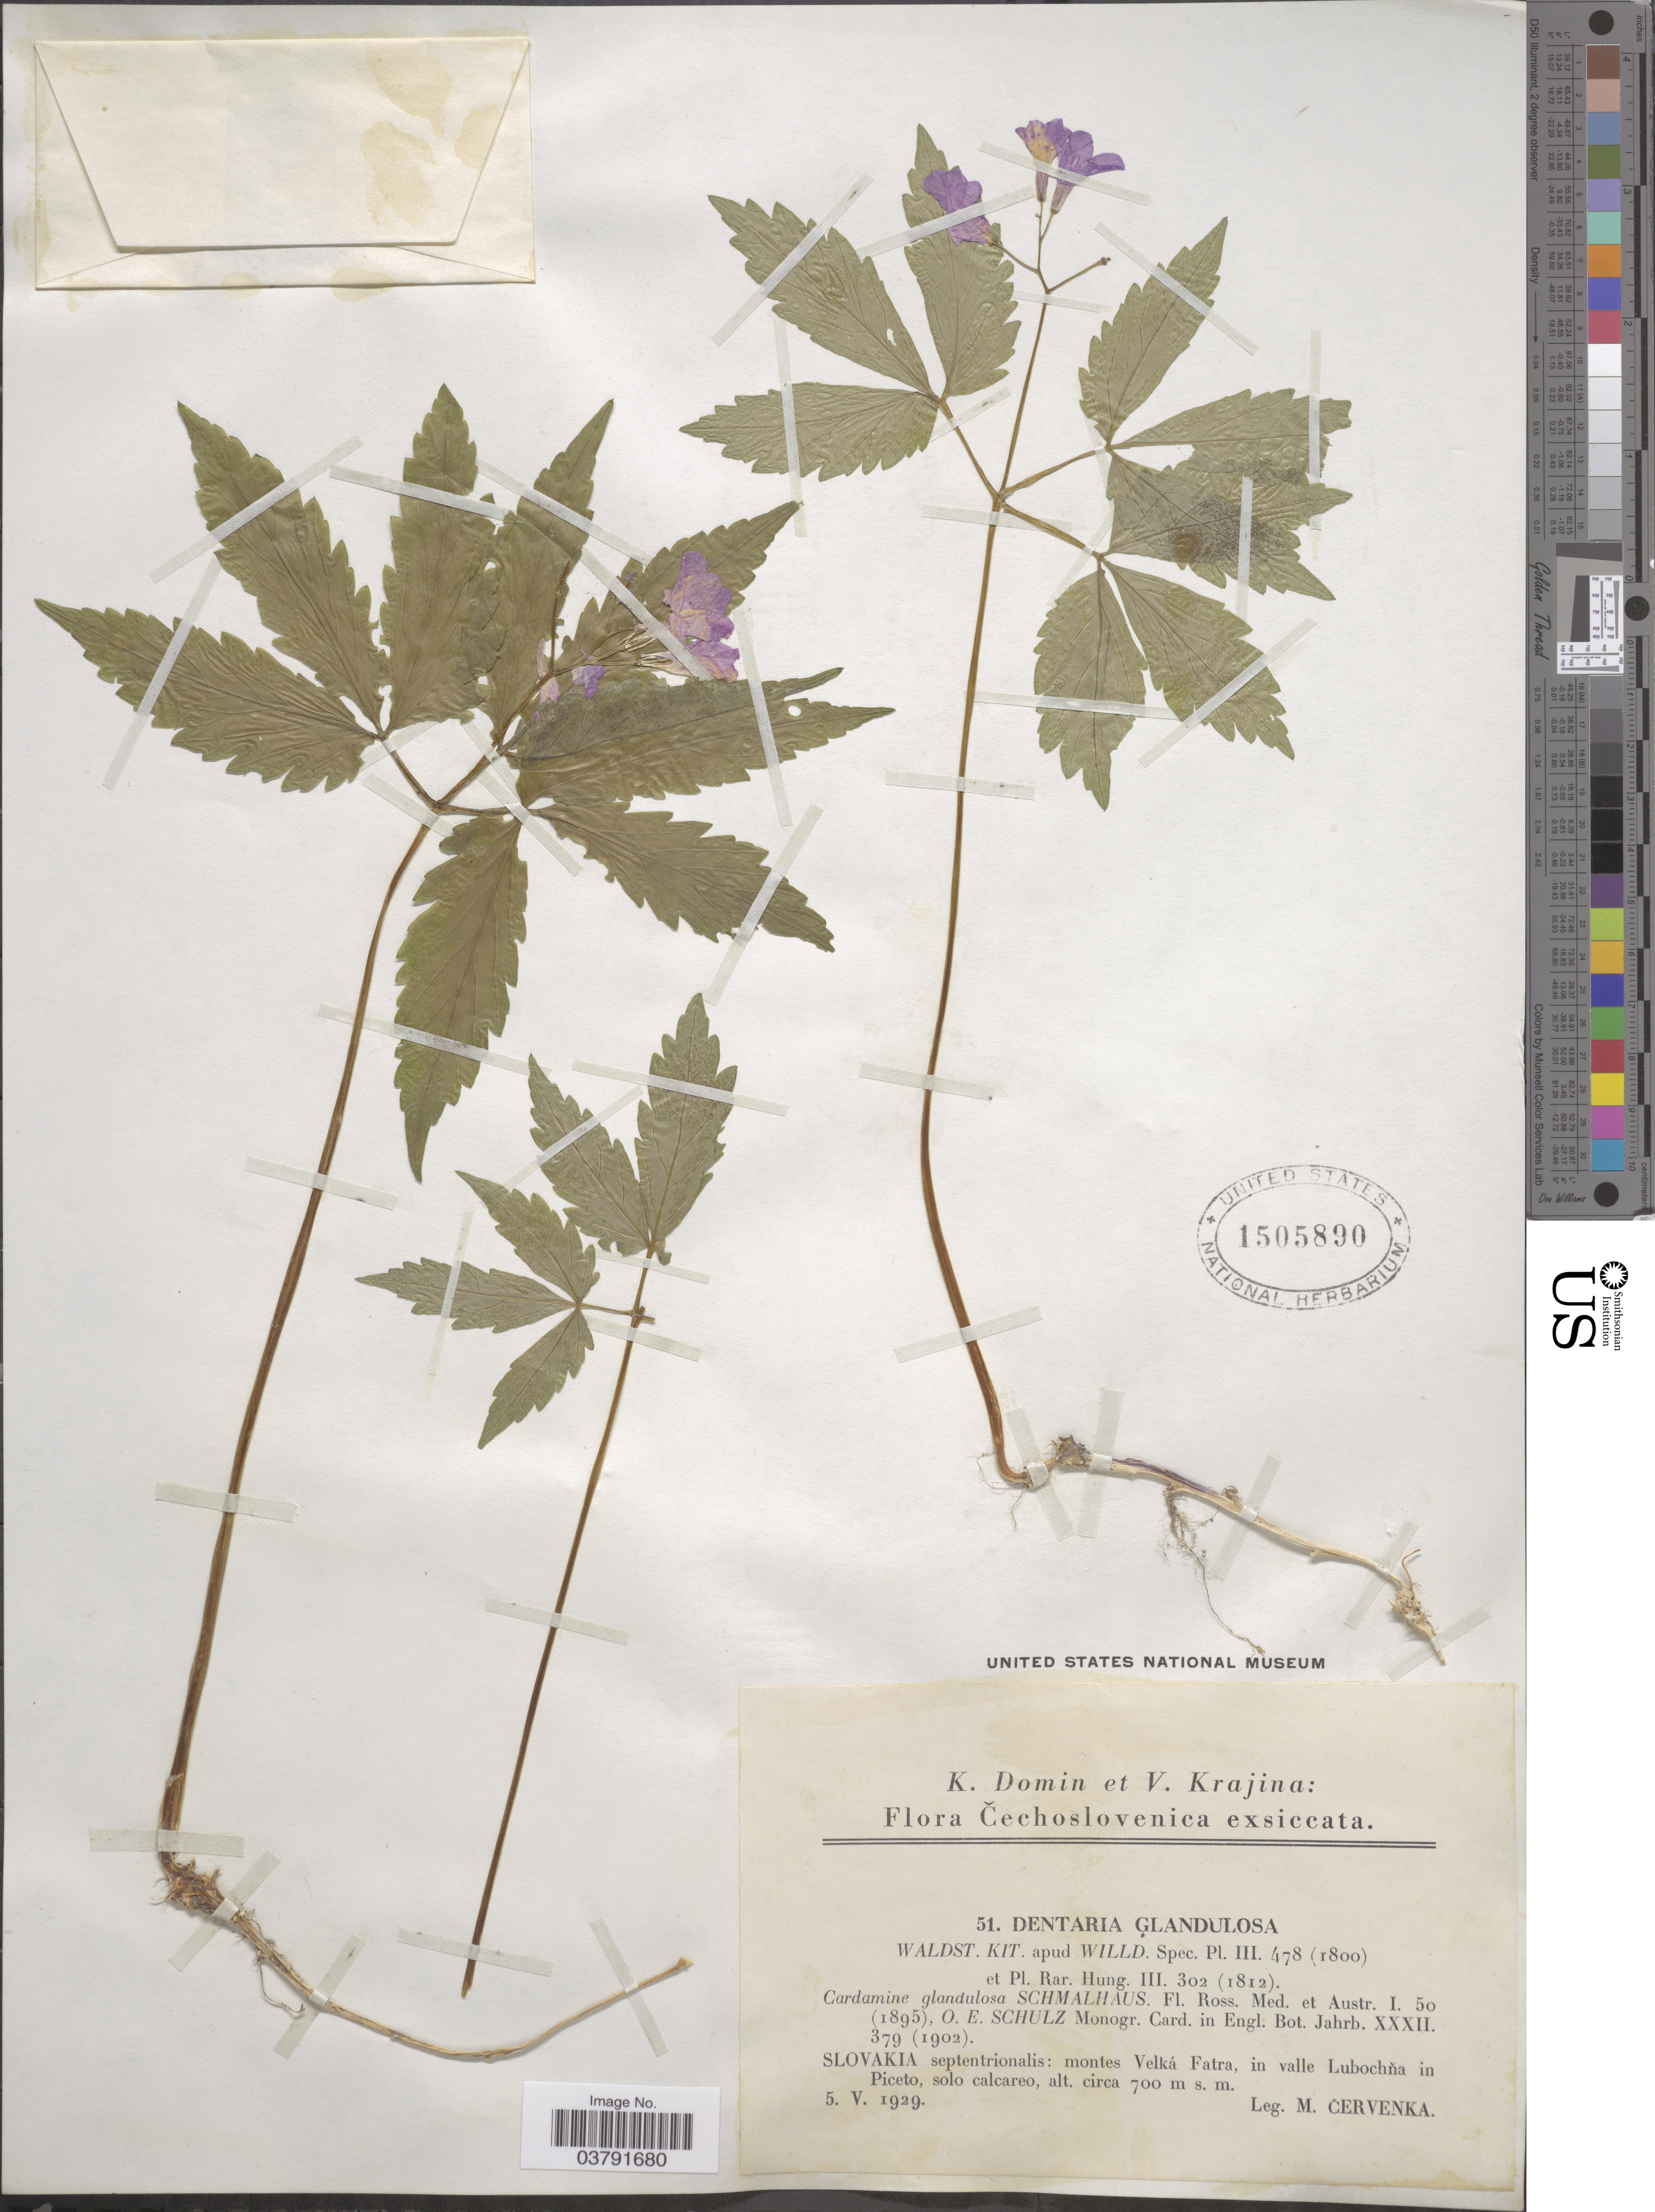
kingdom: Plantae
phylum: Tracheophyta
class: Magnoliopsida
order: Brassicales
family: Brassicaceae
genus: Dentaria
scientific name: Dentaria glandulosa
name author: Waldst. & Kit.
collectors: M. Cervenka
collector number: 51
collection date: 1929-05-05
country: Slovakia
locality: Cechoslovenica exsiccata. Slovakia septentrionalis: montes Velka Fatra, in valle Lubochna in Piceto, solo calcereo.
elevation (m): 700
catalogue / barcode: US 1505890